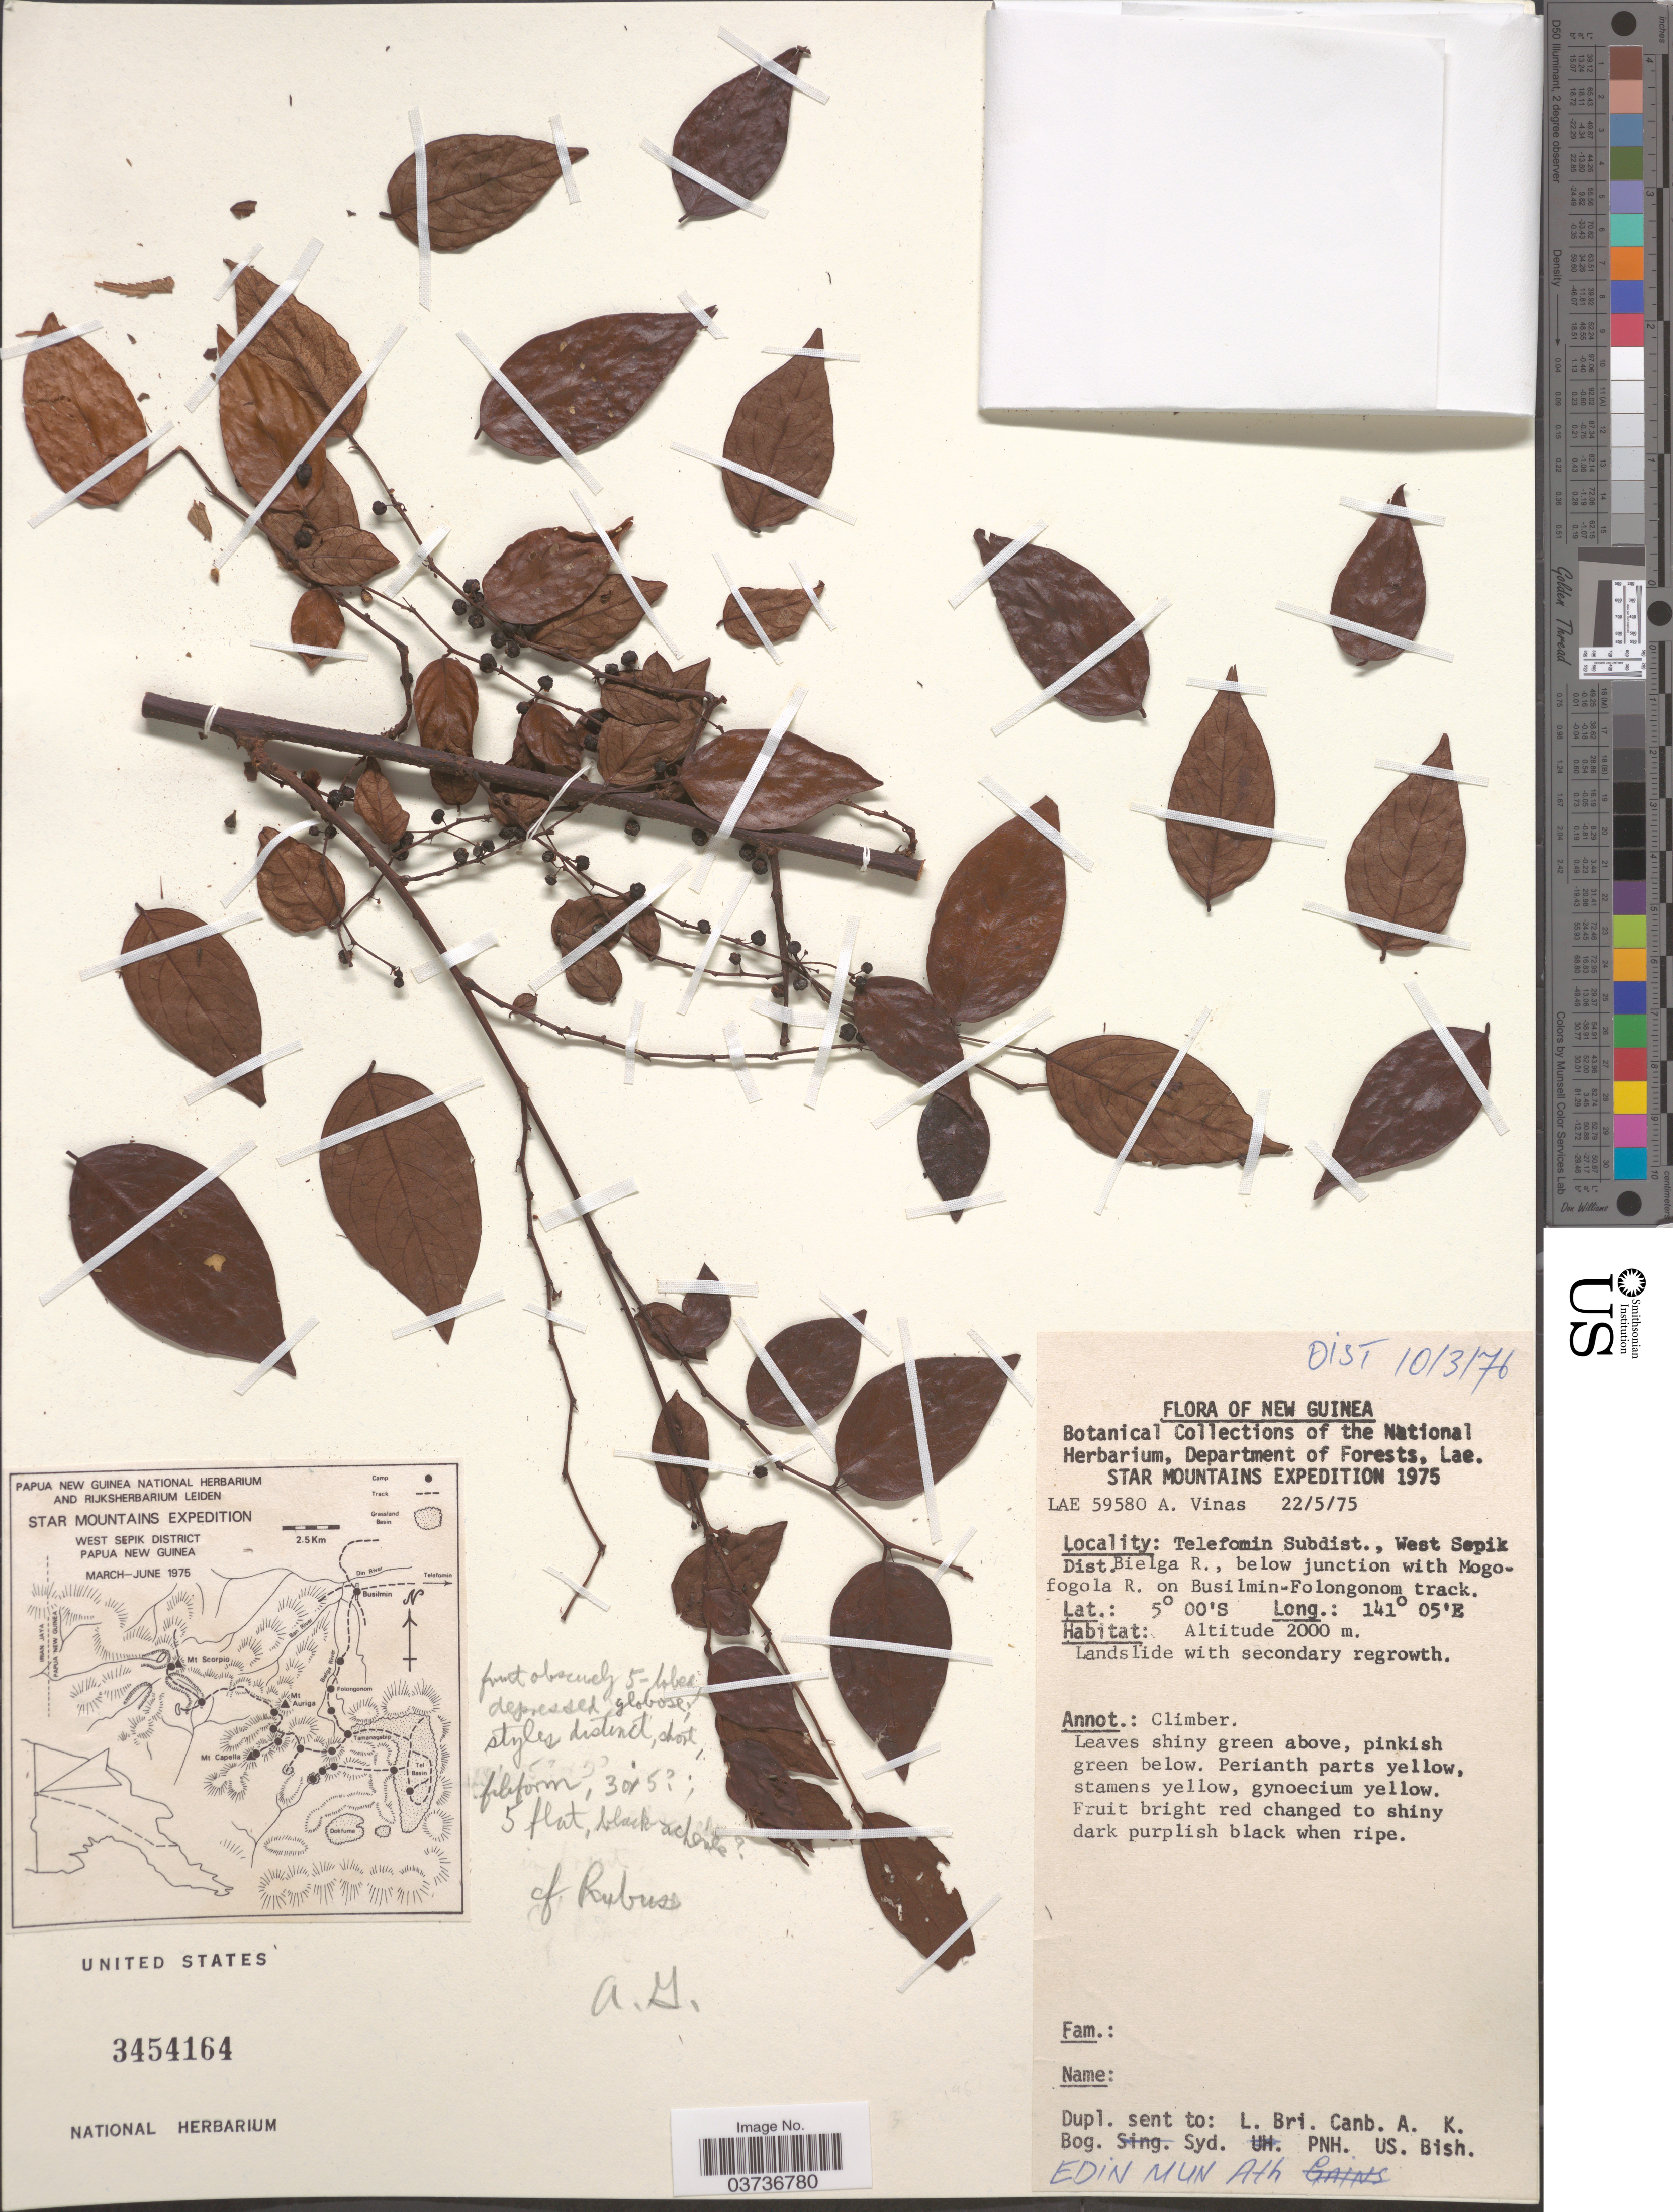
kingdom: Plantae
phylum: Tracheophyta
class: Magnoliopsida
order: Rosales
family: Rosaceae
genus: Rubus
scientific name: Rubus sp.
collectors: A. Vinas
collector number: LAE59580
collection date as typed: Transcribed d/m/y: 22/5/75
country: Papua New Guinea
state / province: Sandaun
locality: New Guinea. Telefomin Subdist., West Dist. Bielga R., below junction with Mogofogola R. on Busilmin-Folongonom track.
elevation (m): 2000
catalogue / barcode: US 3454164